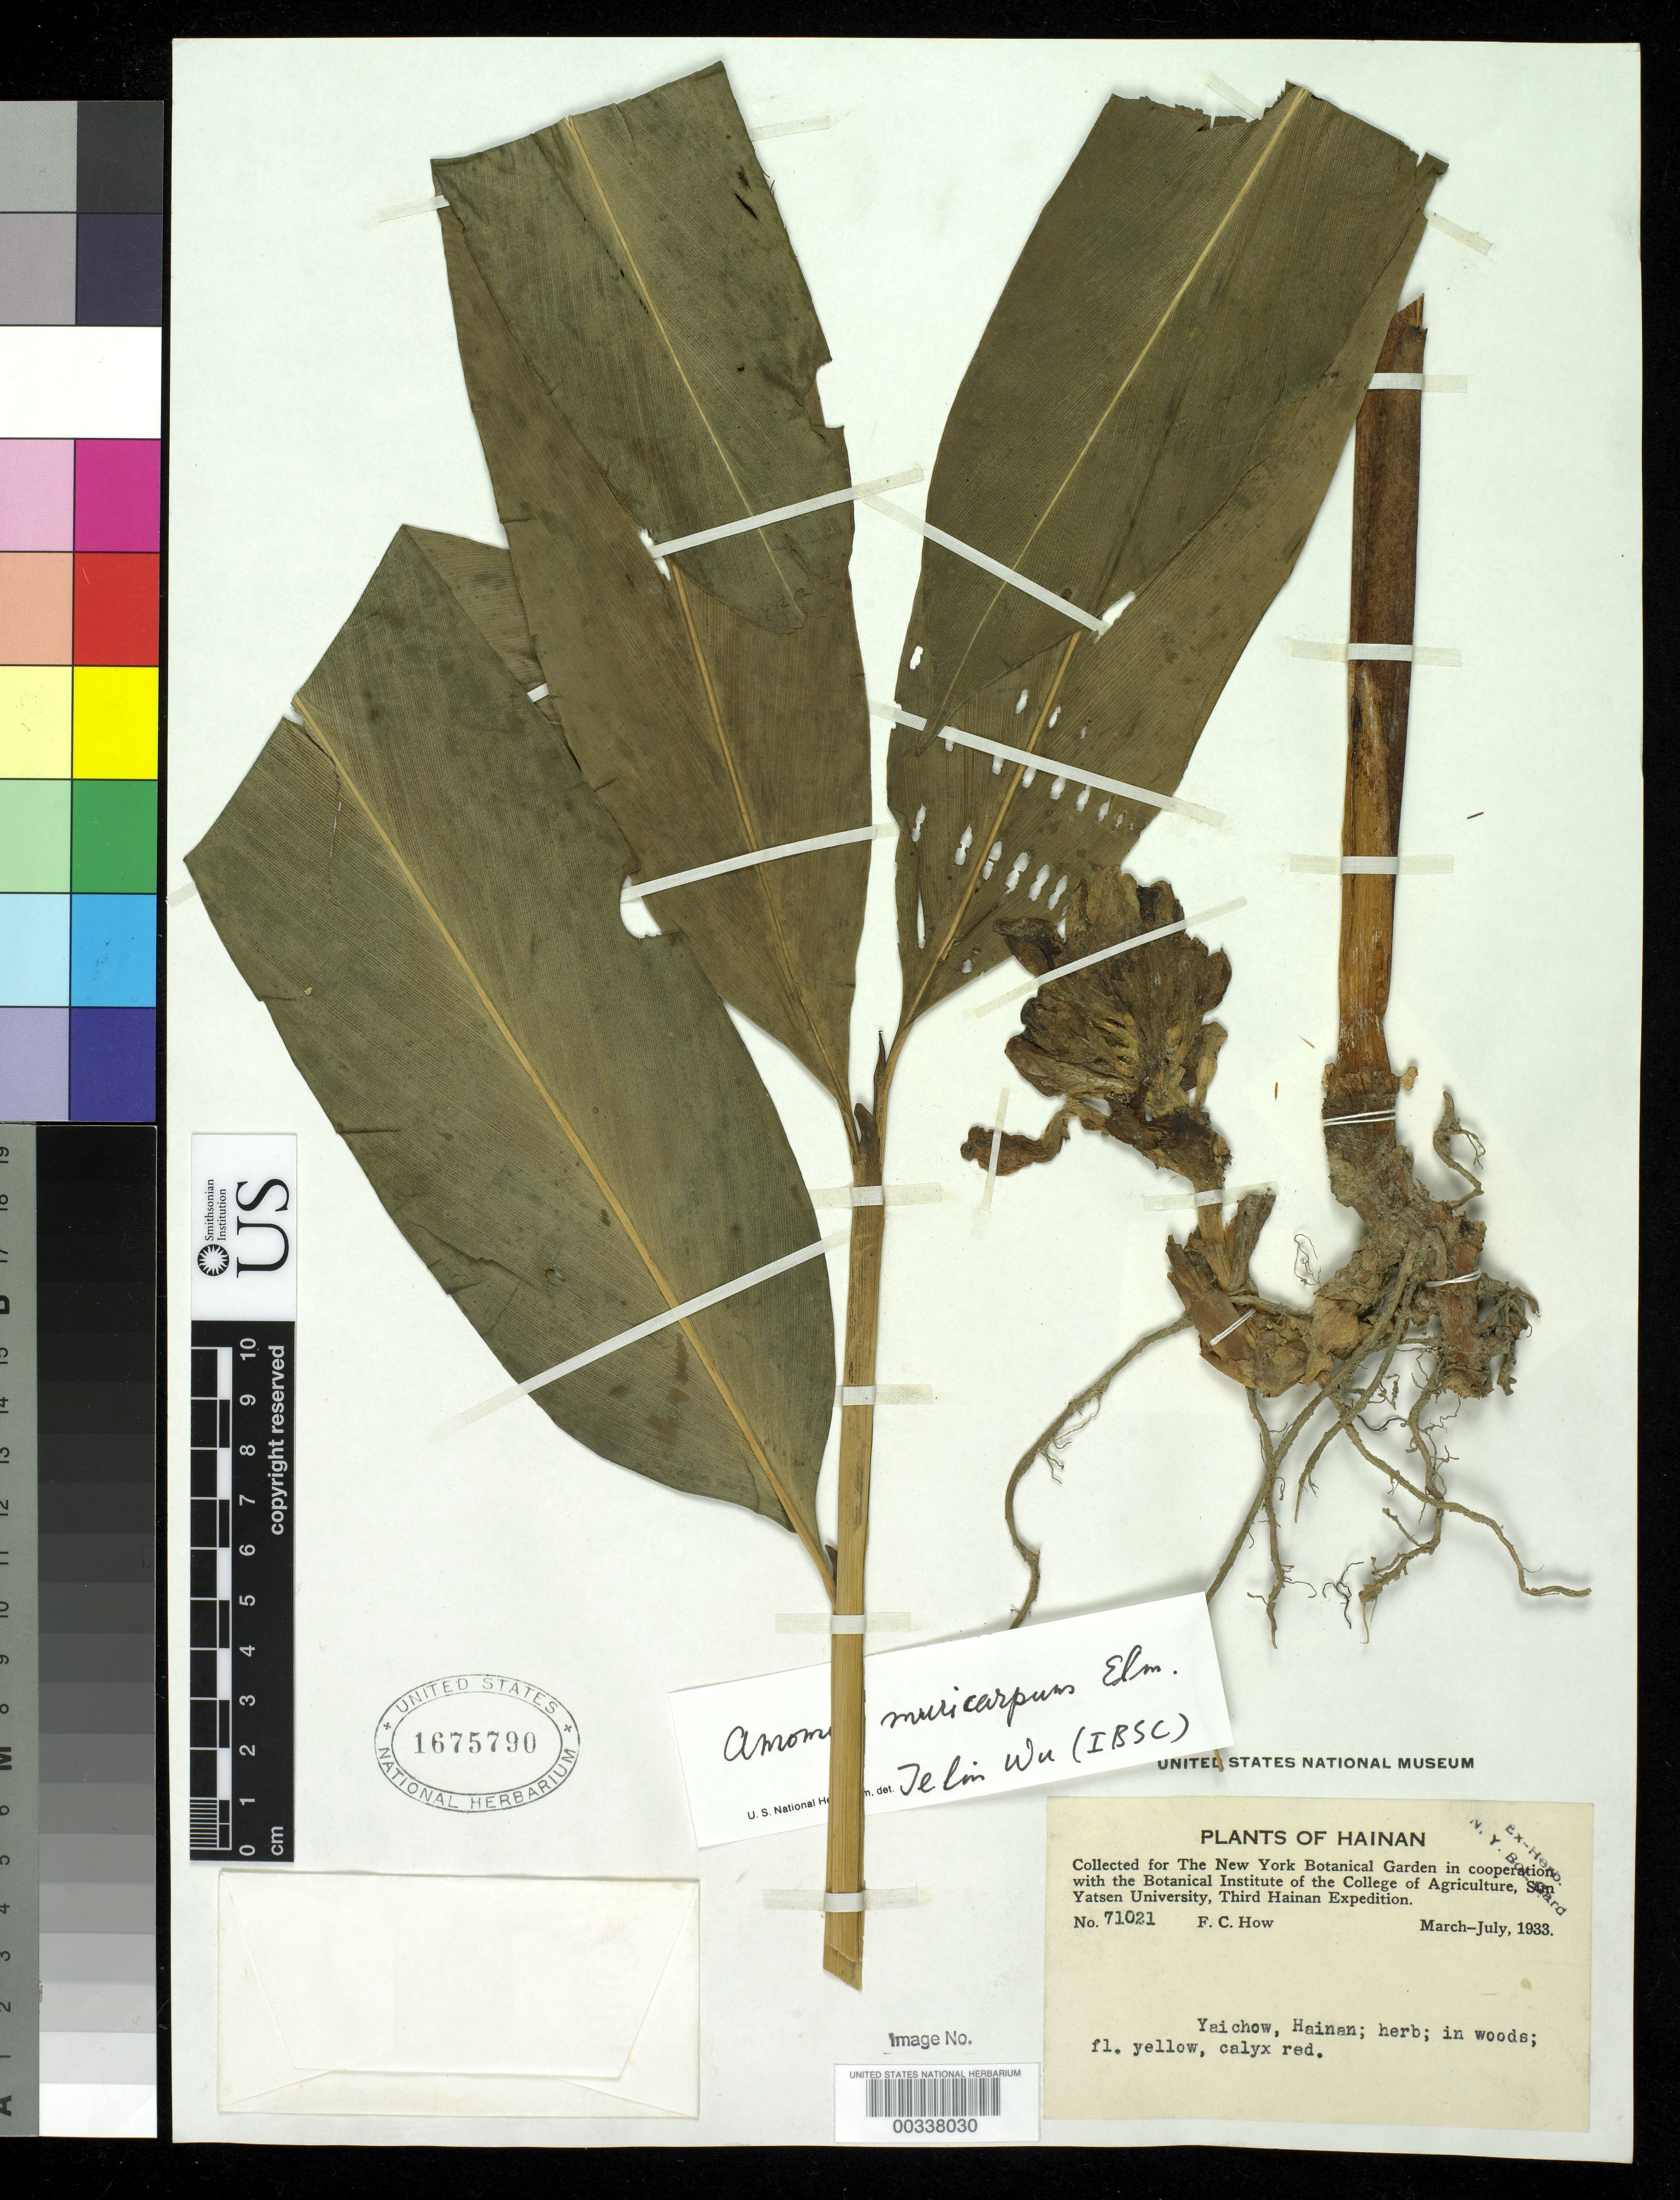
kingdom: Plantae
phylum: Tracheophyta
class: Liliopsida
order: Zingiberales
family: Zingiberaceae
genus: Amomum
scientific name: Amomum muricarpum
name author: Elmer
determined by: Wu, Te-Ling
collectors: F. How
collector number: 71021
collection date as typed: Mar 1933 to -- Jul 1933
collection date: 1933-03/1933-07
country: China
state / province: Hainan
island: Hainan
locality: Yaichow, hainan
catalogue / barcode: US 1675790